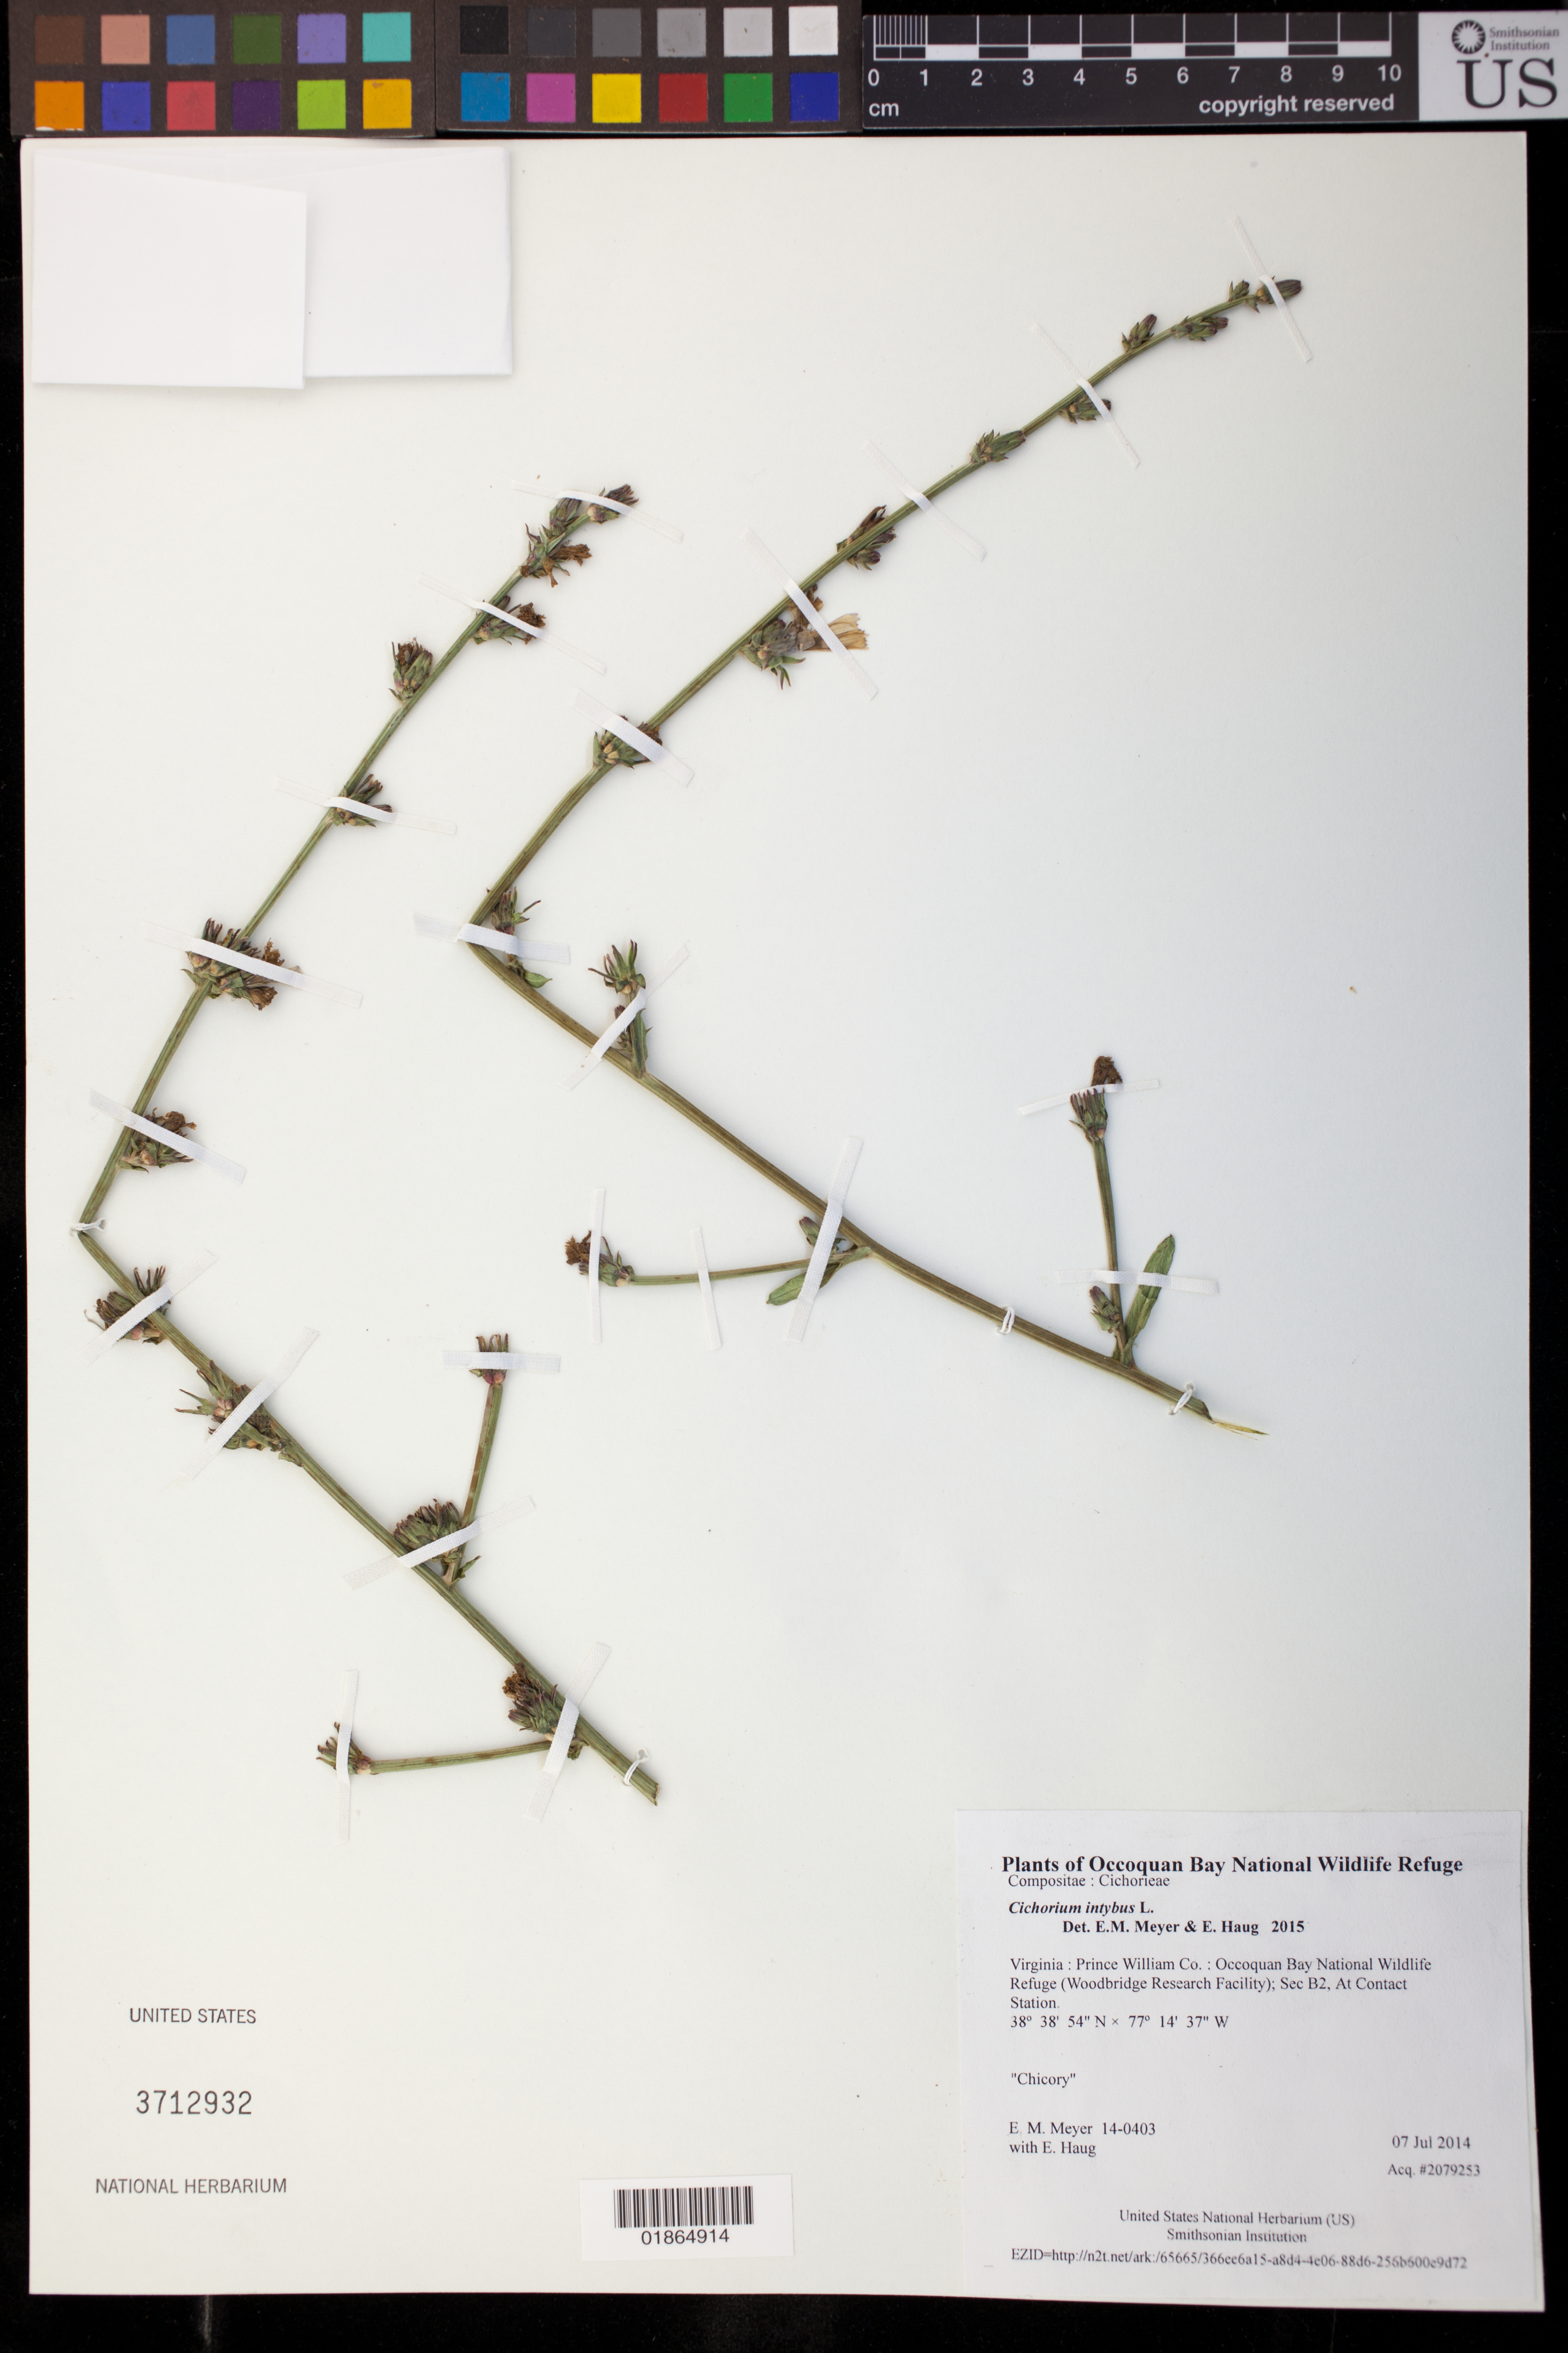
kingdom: Plantae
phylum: Tracheophyta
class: Magnoliopsida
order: Asterales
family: Asteraceae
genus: Cichorium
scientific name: Cichorium intybus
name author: L.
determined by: Meyer, E. M.; Haug, E.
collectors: E. M. Meyer & E. Haug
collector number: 14-0403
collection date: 2014-07-07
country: United States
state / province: Virginia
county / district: Prince William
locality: Occoquan Bay National Wildlife Refuge (Woodbridge Research Facility); Sec B2, At Contact Station.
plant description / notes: Chicory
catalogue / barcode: US 3712932